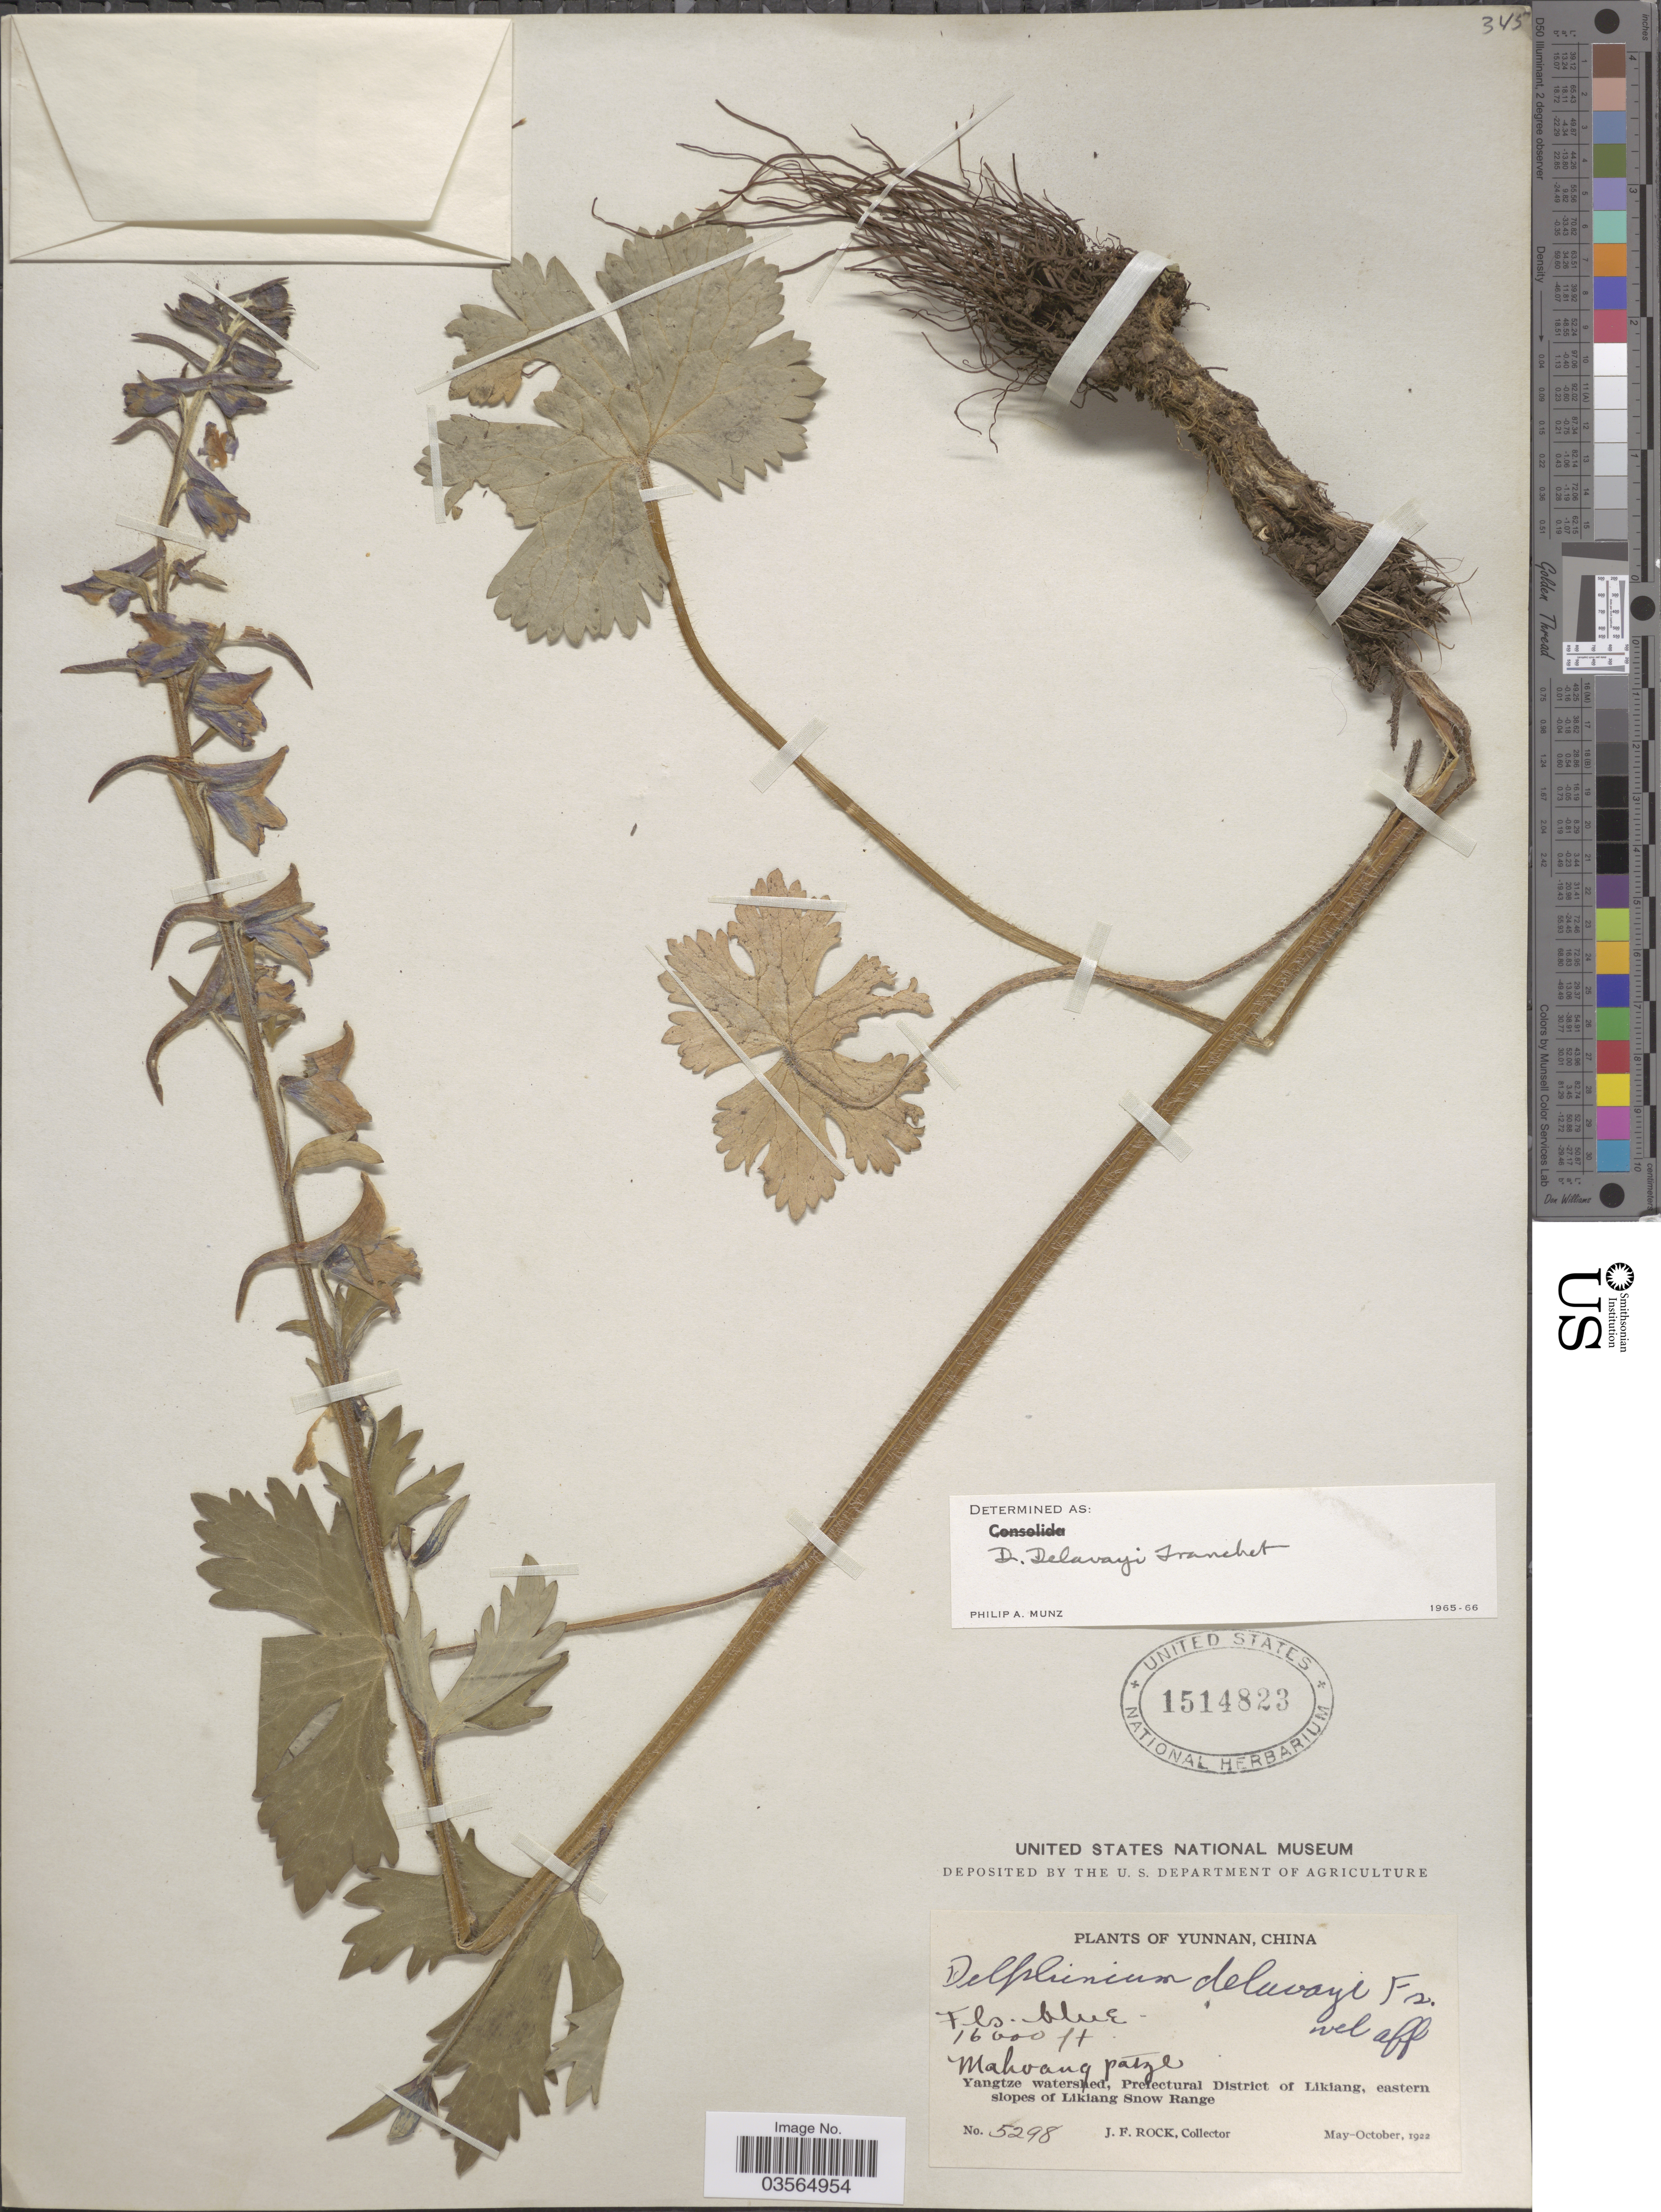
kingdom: Plantae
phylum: Tracheophyta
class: Magnoliopsida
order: Ranunculales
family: Ranunculaceae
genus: Delphinium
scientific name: Delphinium delavayi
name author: Franch.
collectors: J. Rock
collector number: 5298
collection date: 1922-05/1922-10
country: China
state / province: Yunnan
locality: Mahoang Patze. Yangtze watershed, Prefectural District of Likiang, eastern slopes of Likiang Snow Range.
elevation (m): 4877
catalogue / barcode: US 1514823